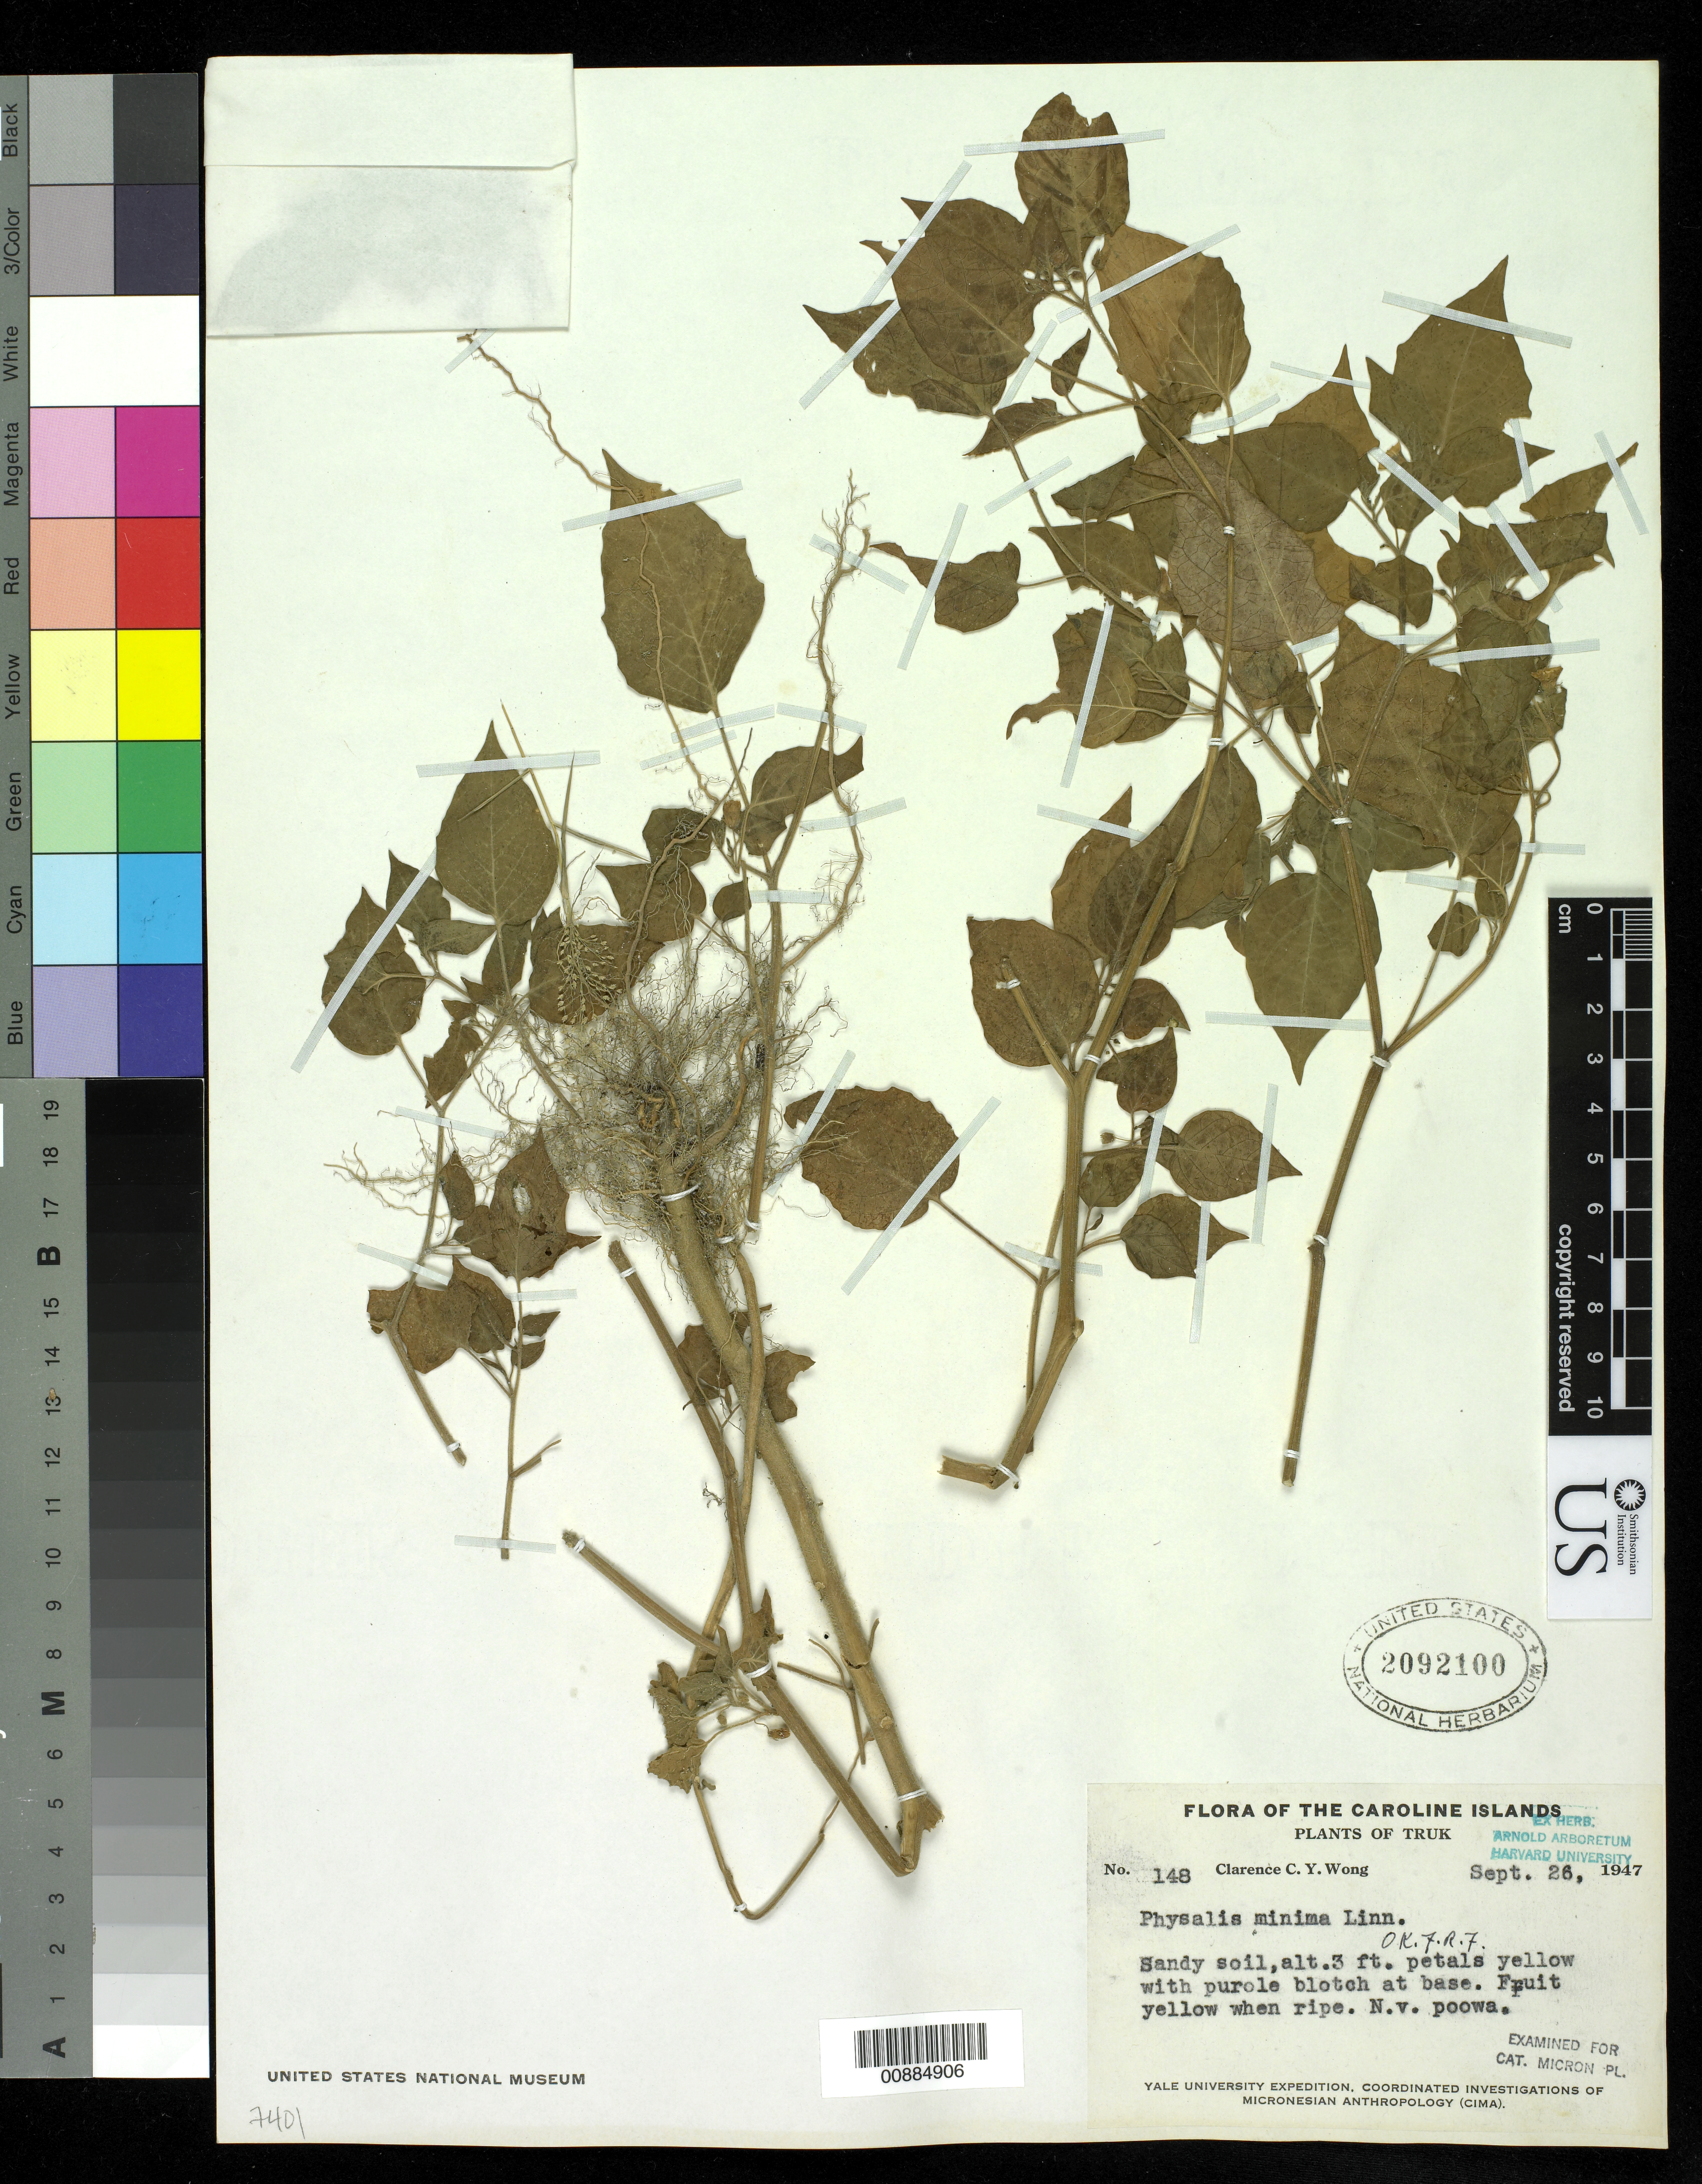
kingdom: Plantae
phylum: Tracheophyta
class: Magnoliopsida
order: Solanales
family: Solanaceae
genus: Physalis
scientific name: Physalis minima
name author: L.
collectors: C. Wong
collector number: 148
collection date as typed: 26 Sep 1947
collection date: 1947-09-26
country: Micronesia, Federated States of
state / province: Truk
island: Truk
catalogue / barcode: US 2092100